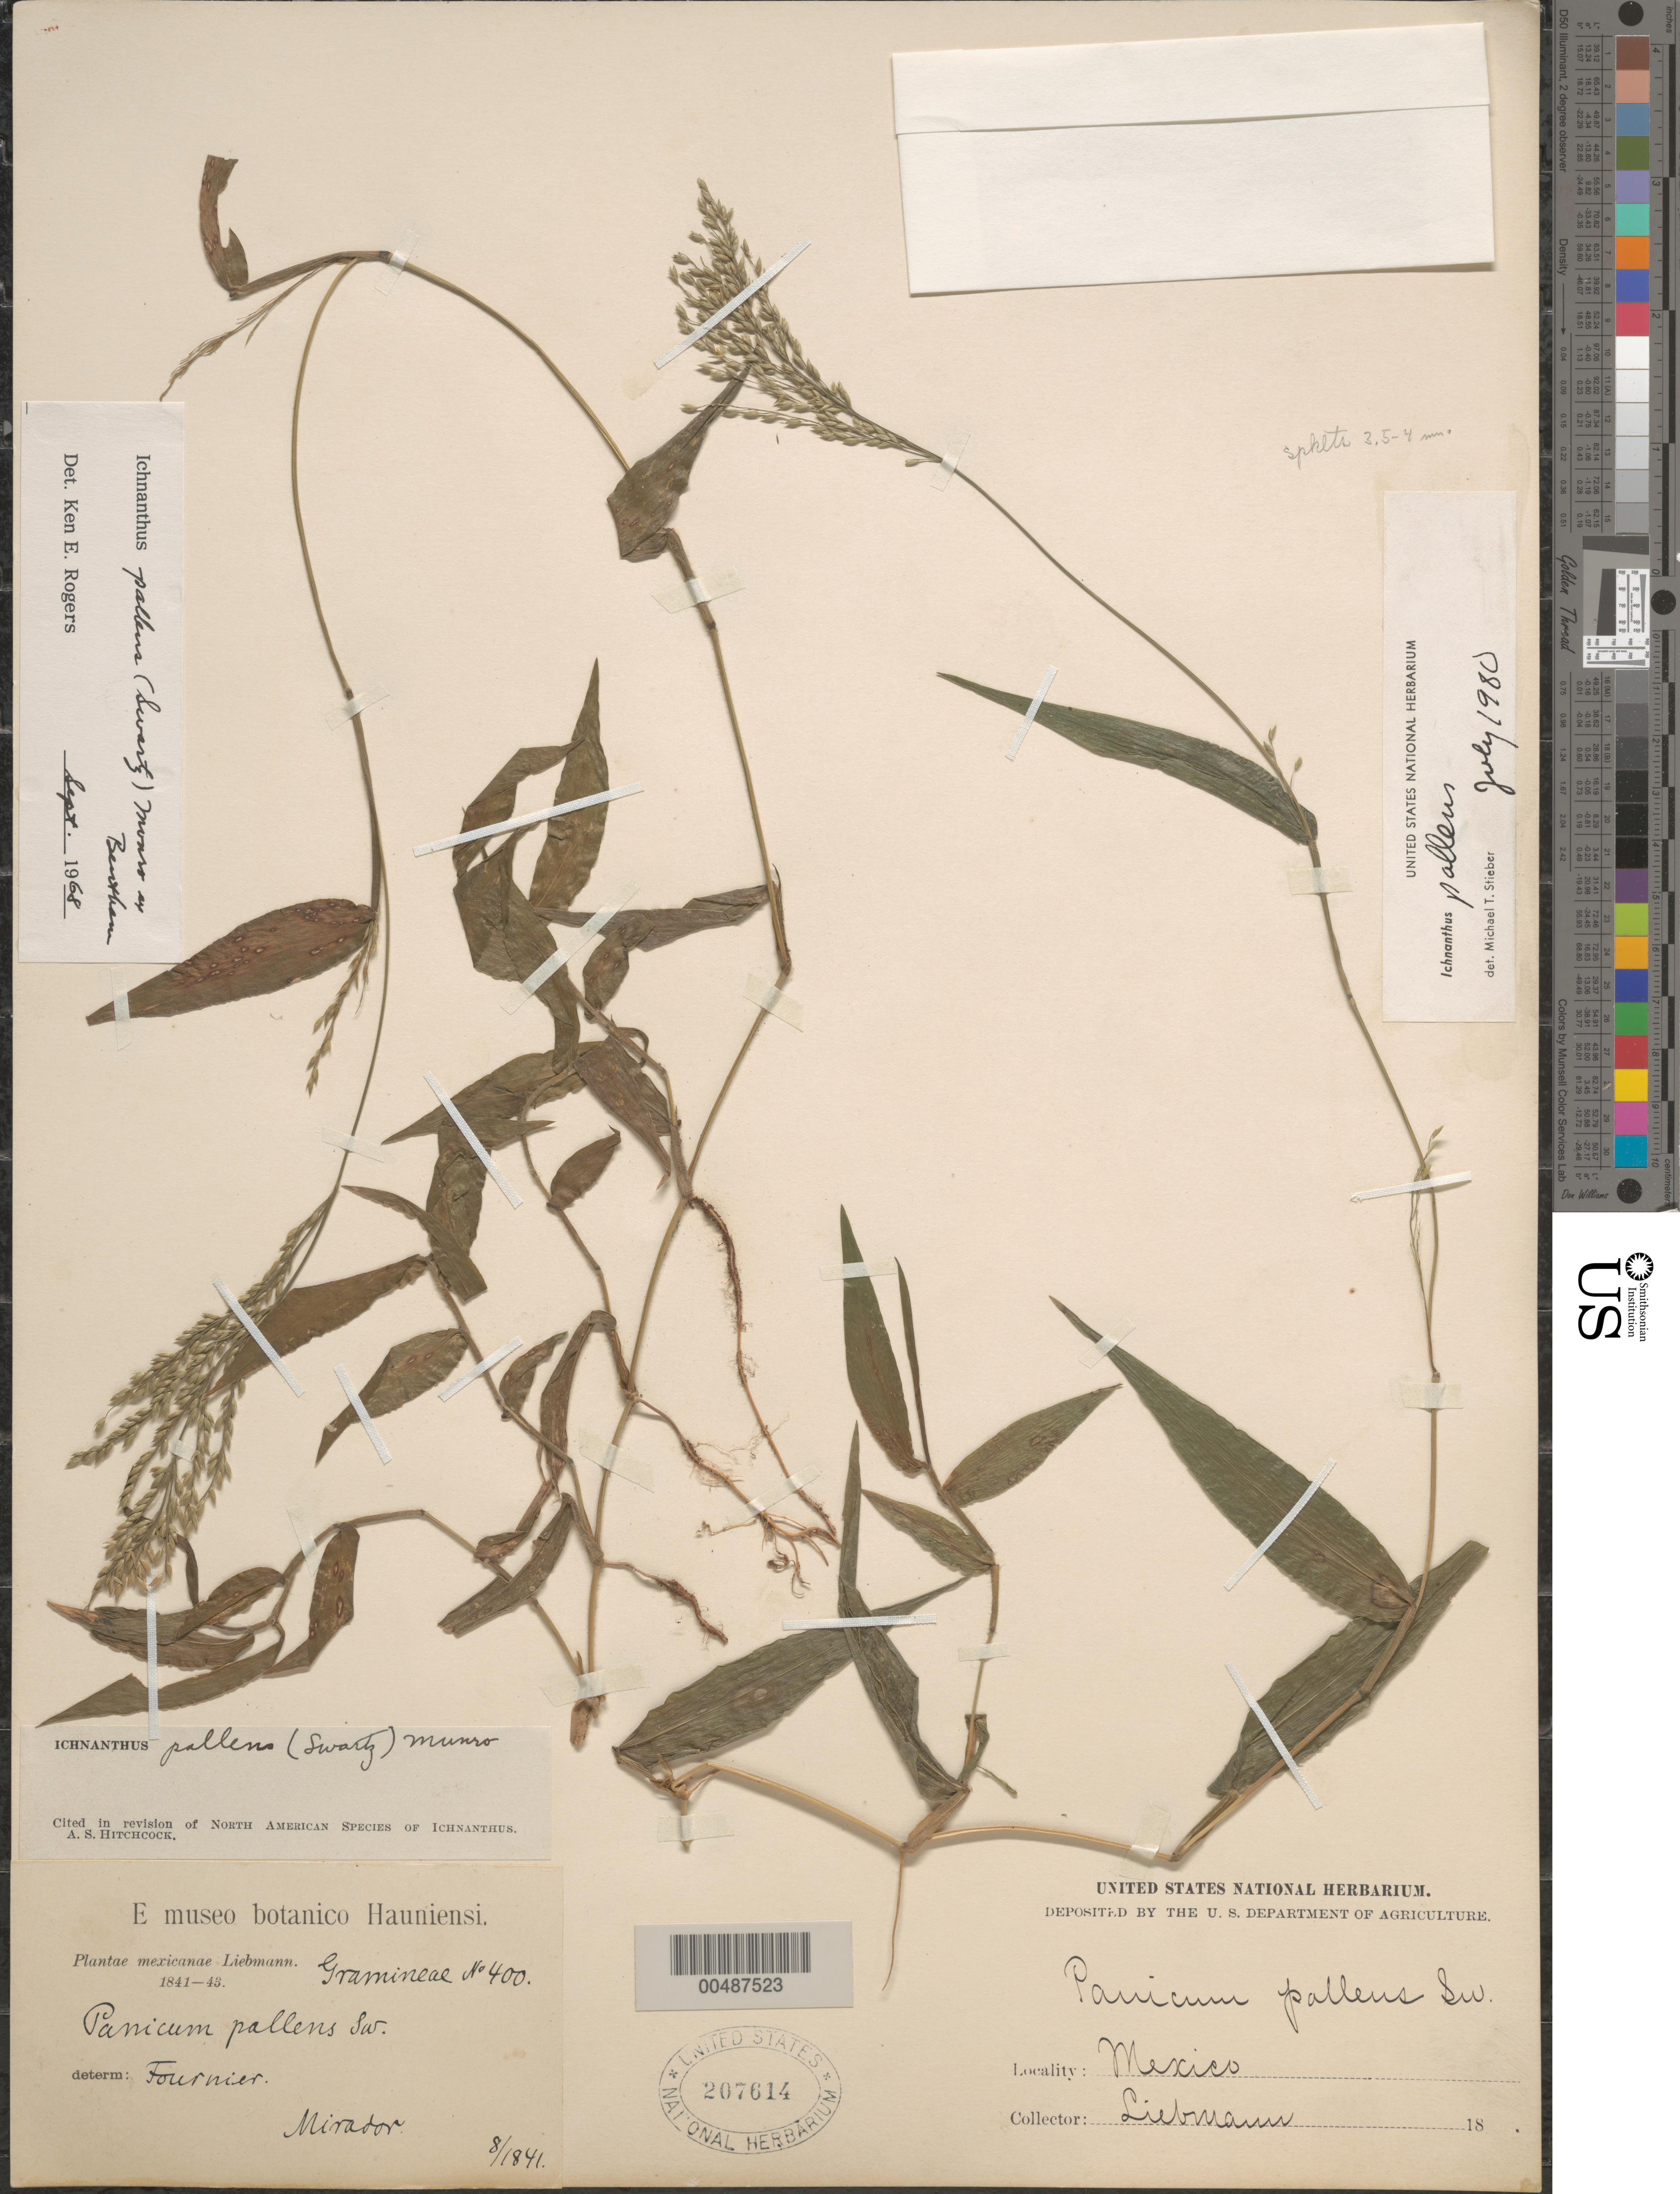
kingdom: Plantae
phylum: Tracheophyta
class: Liliopsida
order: Poales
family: Poaceae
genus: Ichnanthus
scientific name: Ichnanthus pallens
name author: (Sw.) Munro ex Benth.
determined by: Stieber, M. T.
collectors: F. M. Liebmann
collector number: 400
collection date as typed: Aug 1841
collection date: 1841-08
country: Mexico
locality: Mirador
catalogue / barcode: US 207614